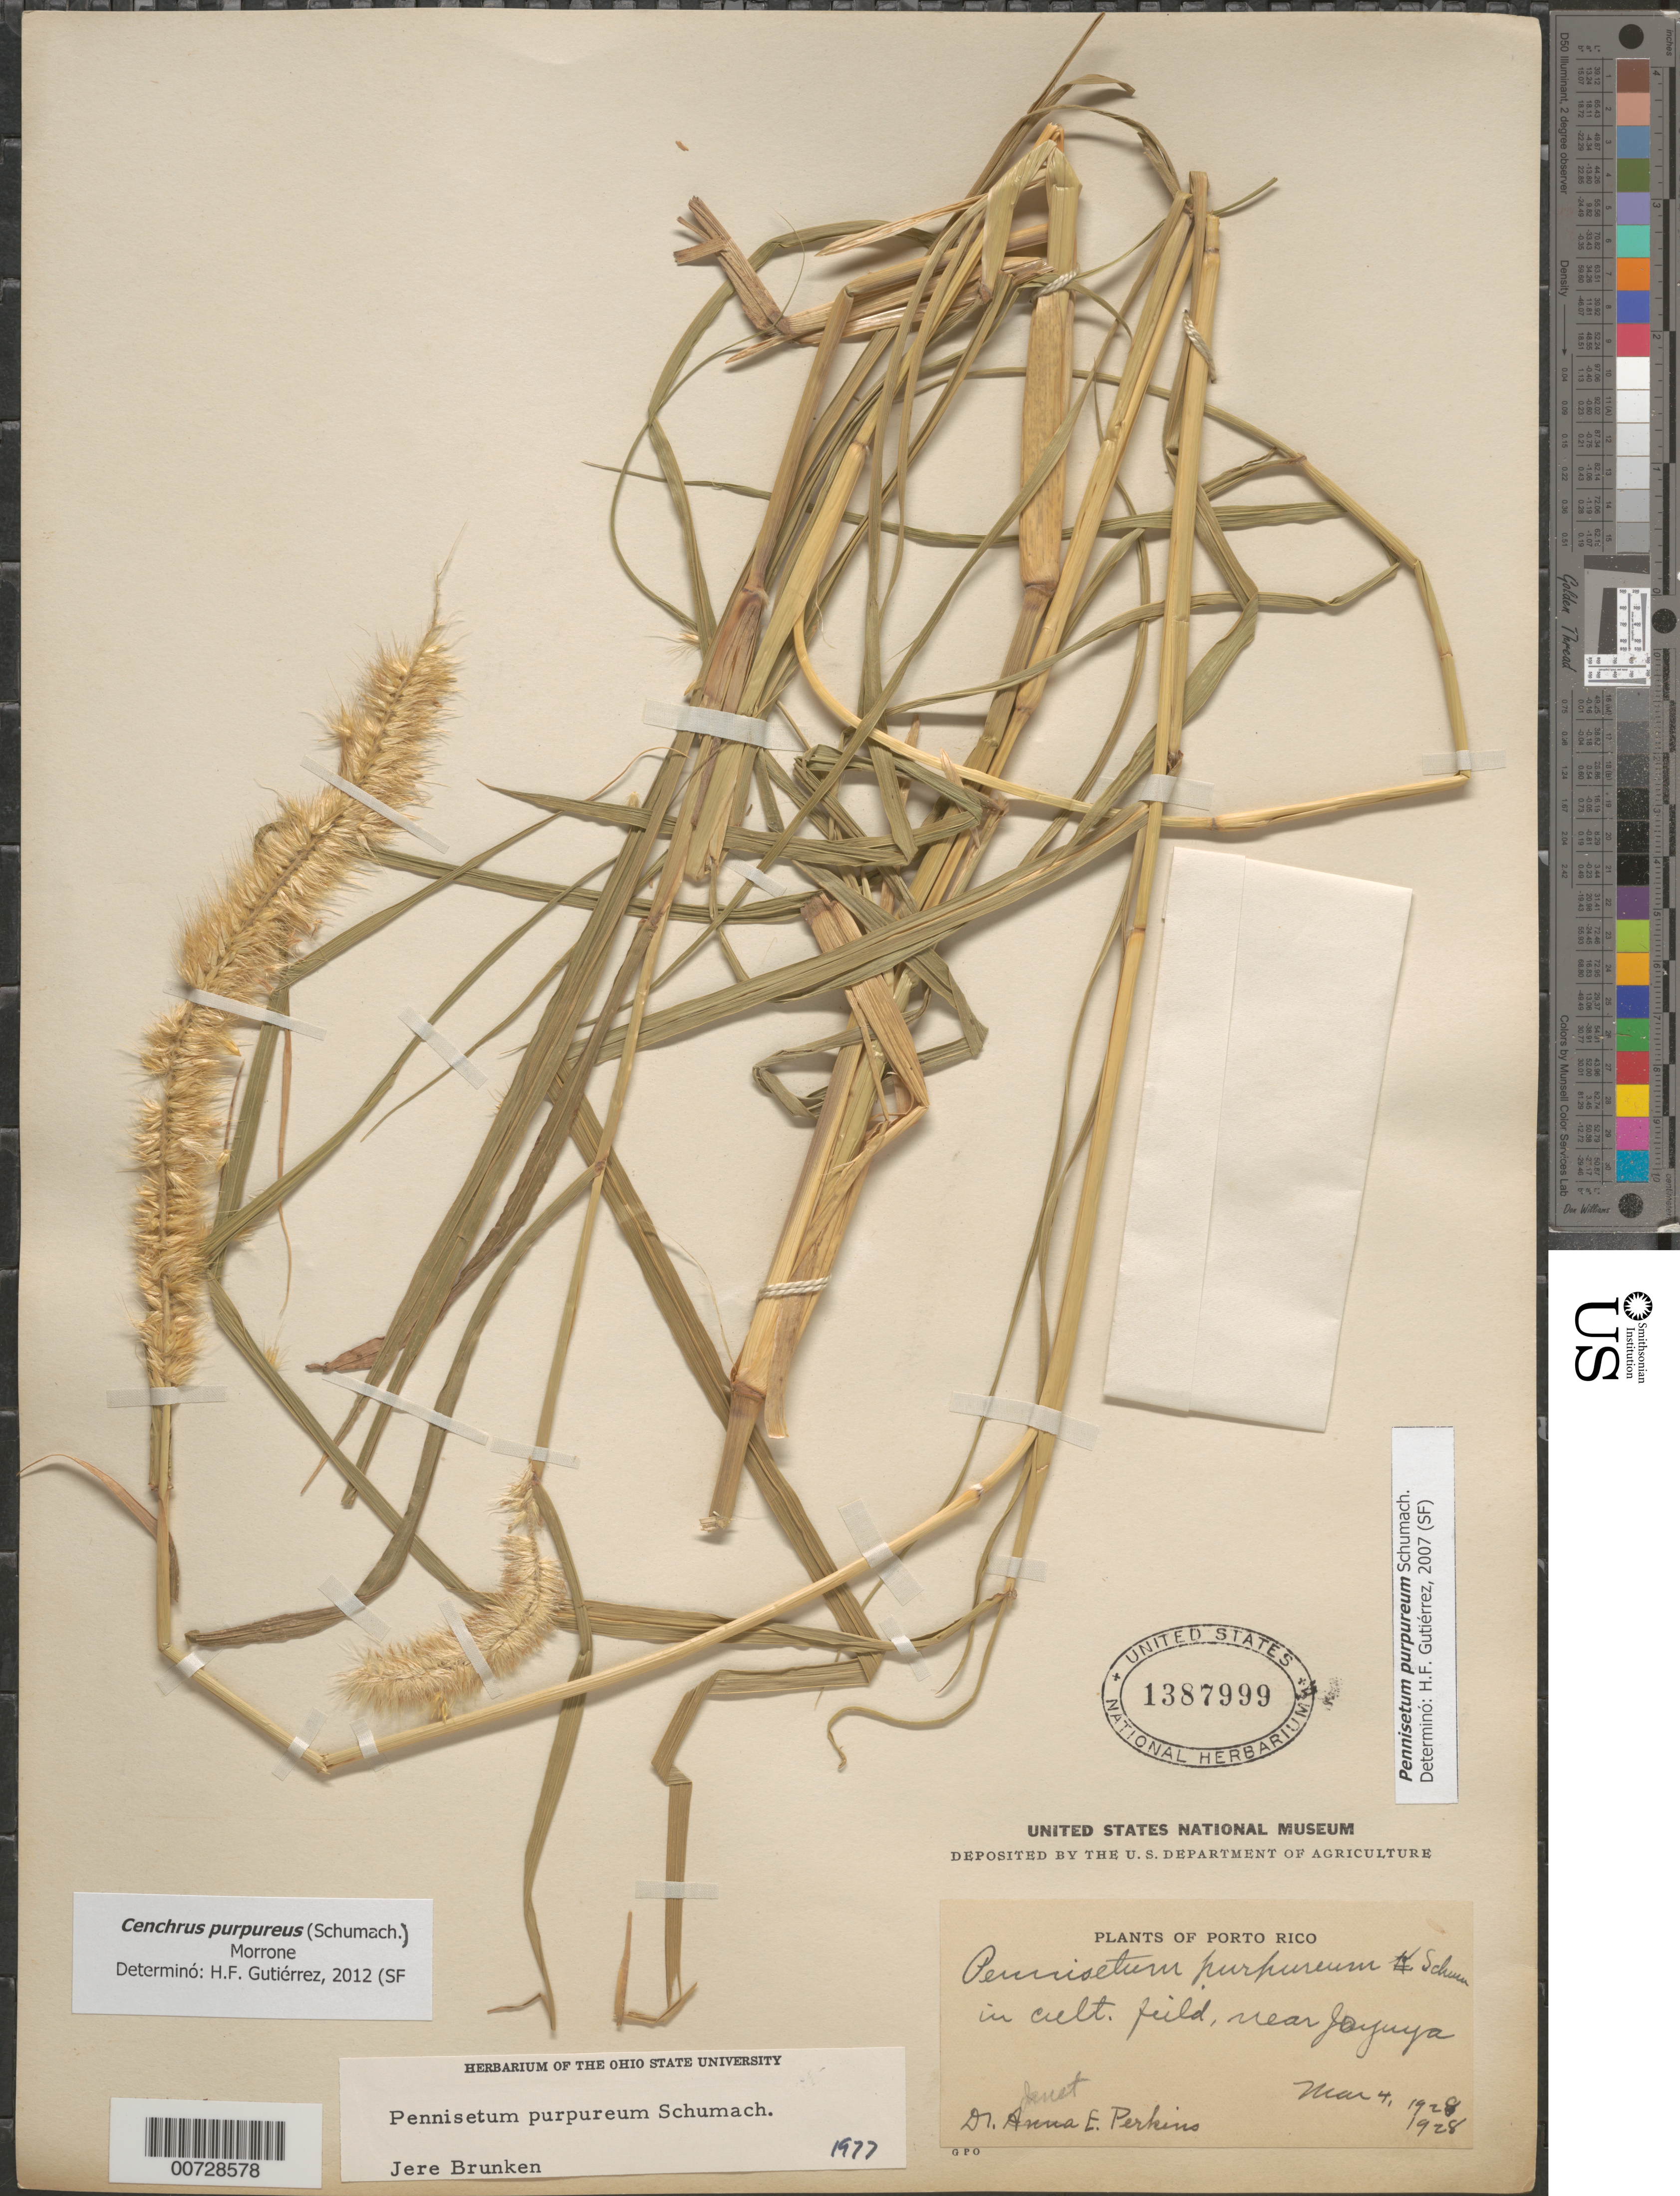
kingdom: Plantae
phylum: Tracheophyta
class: Liliopsida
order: Poales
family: Poaceae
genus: Cenchrus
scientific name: Cenchrus purpureus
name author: (Schumach.) Morrone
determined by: Gutiérrez, H. F.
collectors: J. E. Perkins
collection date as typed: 04 Mar 1928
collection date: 1928-03-04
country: Puerto Rico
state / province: Mayagüez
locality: Joyuda, near ?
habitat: Cultivated field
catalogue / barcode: US 1387999